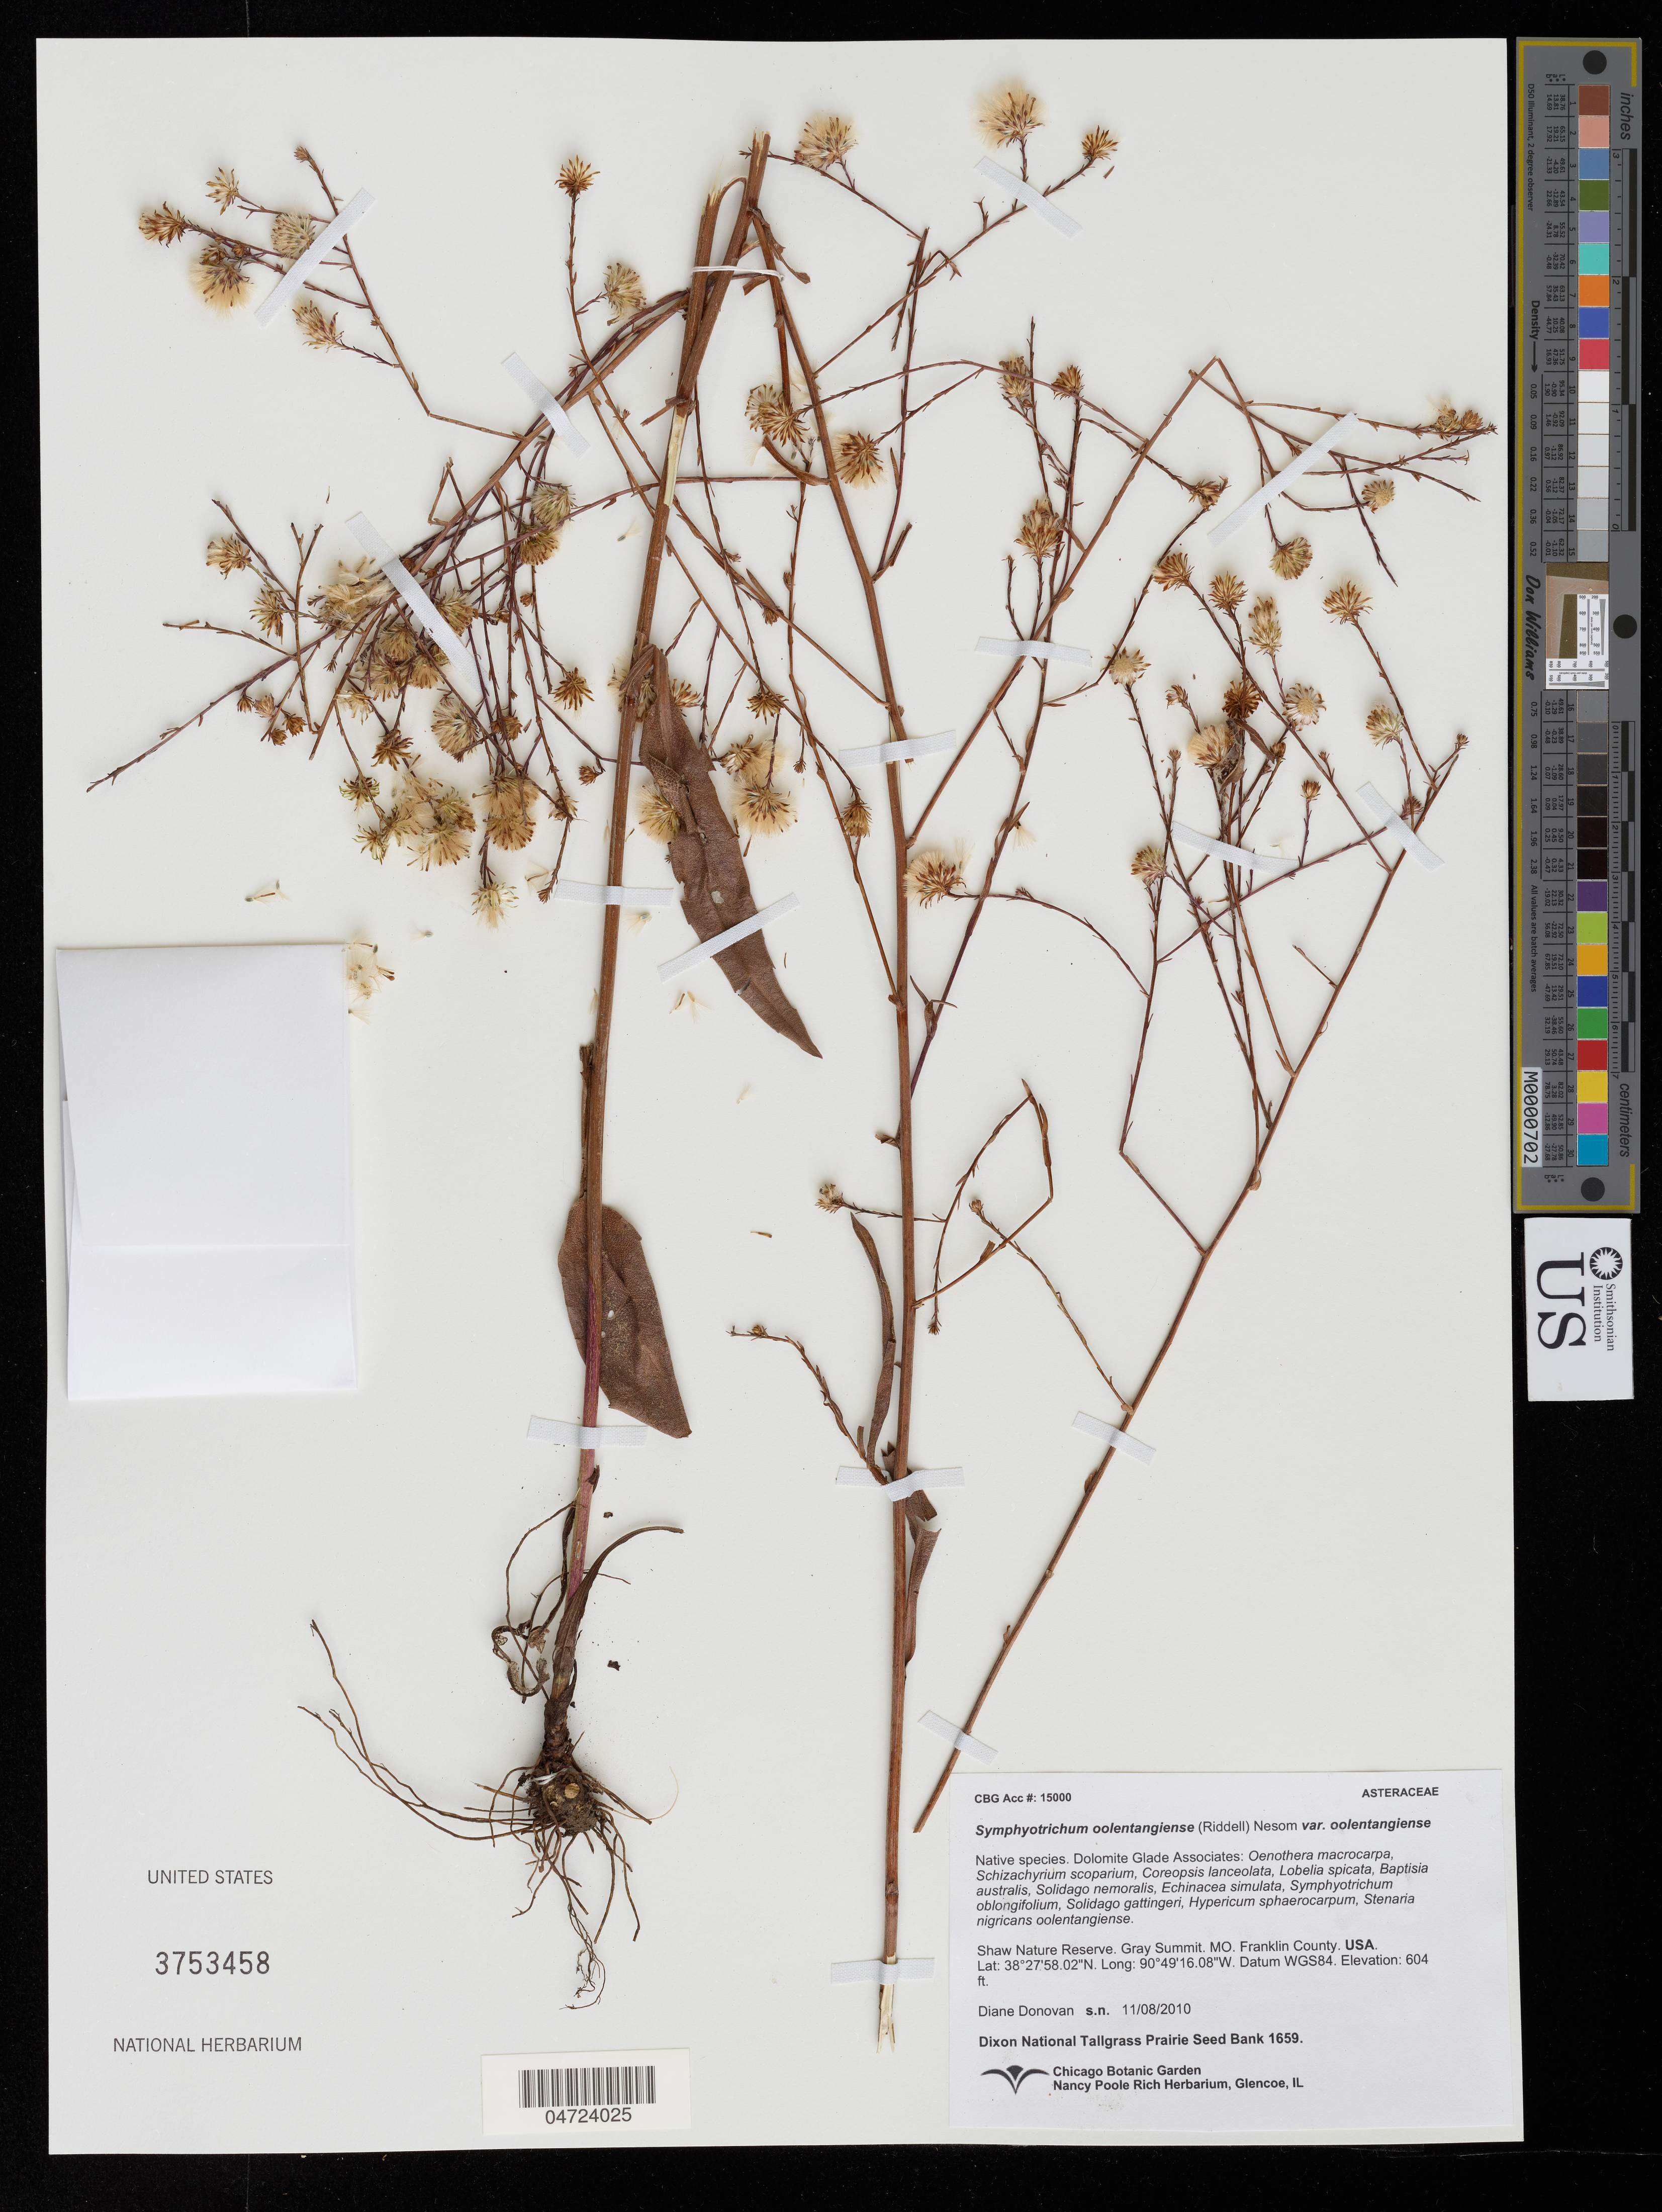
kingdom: Plantae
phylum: Tracheophyta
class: Magnoliopsida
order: Asterales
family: Asteraceae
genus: Symphyotrichum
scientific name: Symphyotrichum oolentangiense var. oolentangiense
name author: G.L. Nesom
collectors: D. Donovan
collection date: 2010-11-08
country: United States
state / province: Missouri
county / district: Franklin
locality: Shaw Nature Reserve. Gray Summit. Franklin County.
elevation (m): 184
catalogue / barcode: US 3753458